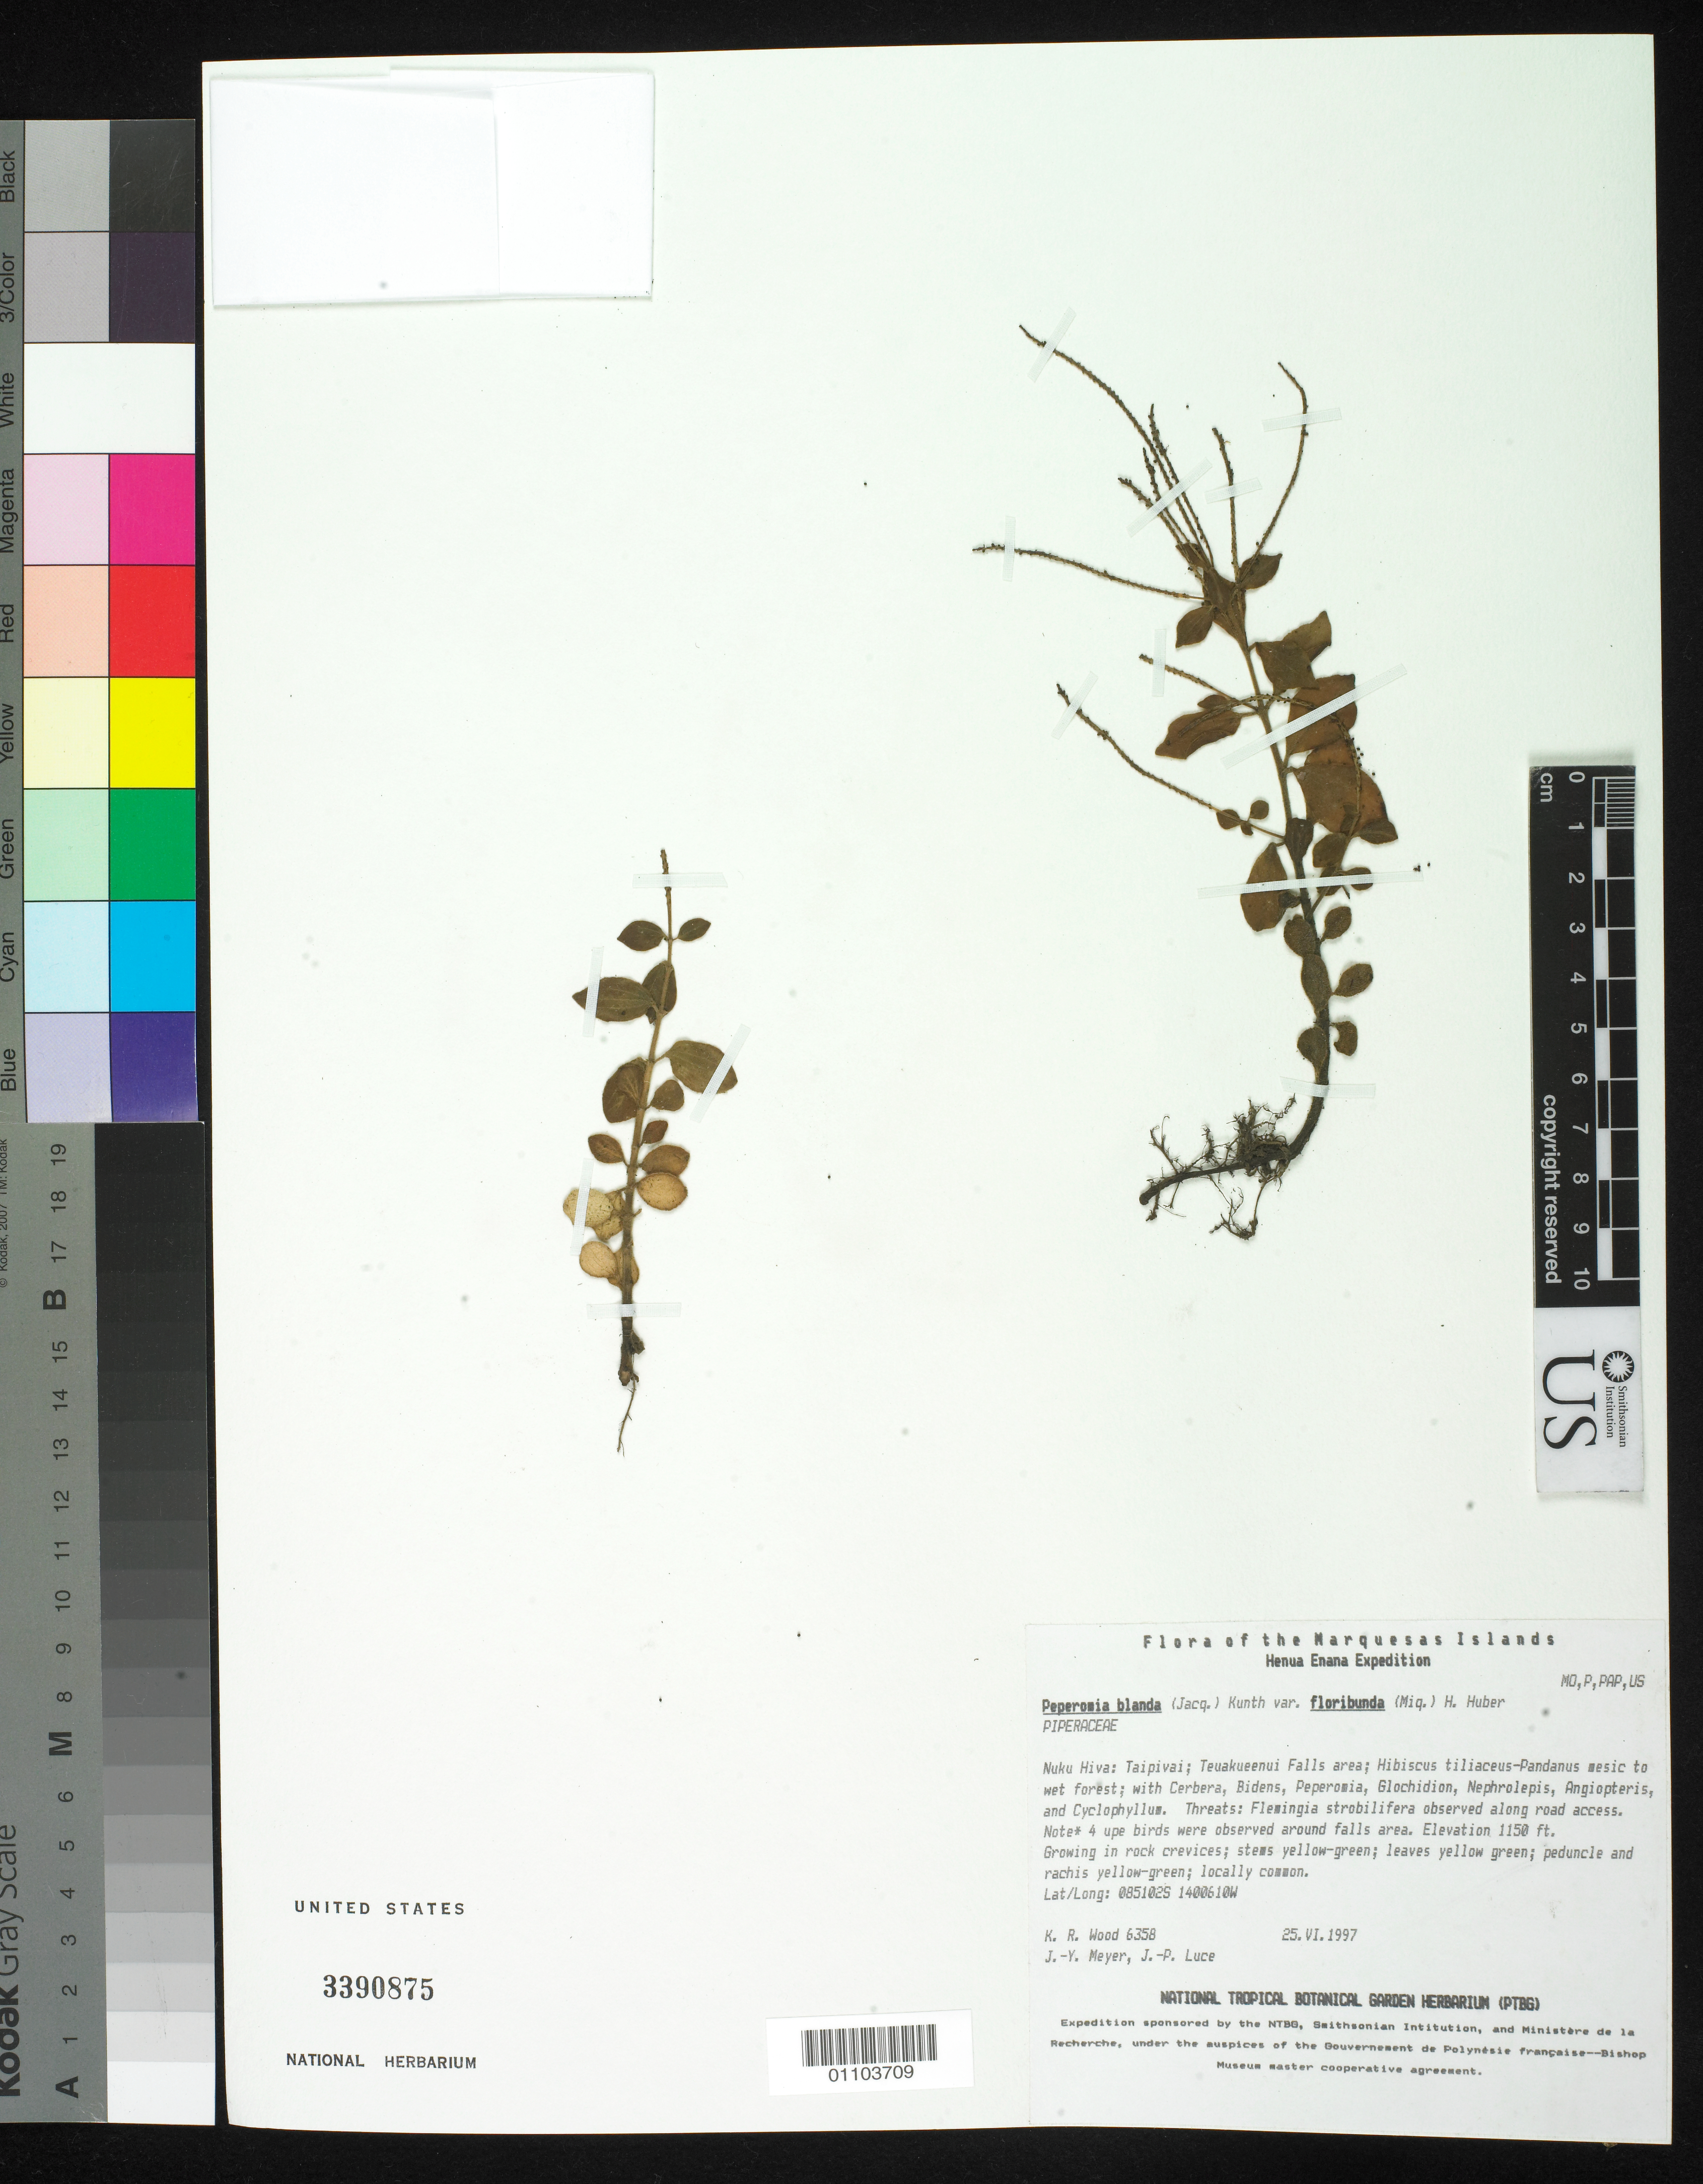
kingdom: Plantae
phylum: Tracheophyta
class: Magnoliopsida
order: Piperales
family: Piperaceae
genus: Peperomia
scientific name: Peperomia leptostachya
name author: Hook. & Arn.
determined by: Wagner, W. L., (BOT), Smithsonian Institution - National Museum of Natural History (UNITED STATES)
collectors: K. R. Wood, J.-Y. Meyer & J. Luce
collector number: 6358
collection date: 1997-06-25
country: French Polynesia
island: Nuku Hiva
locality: Taipivai, Teuakueenui Falls area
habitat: Hibiscus tiliaceus - Pandanus mesic to wet forest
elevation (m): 351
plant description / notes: Four upe birds were observed around falls area. Moghania strobilifera observed along road access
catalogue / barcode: US 3390875